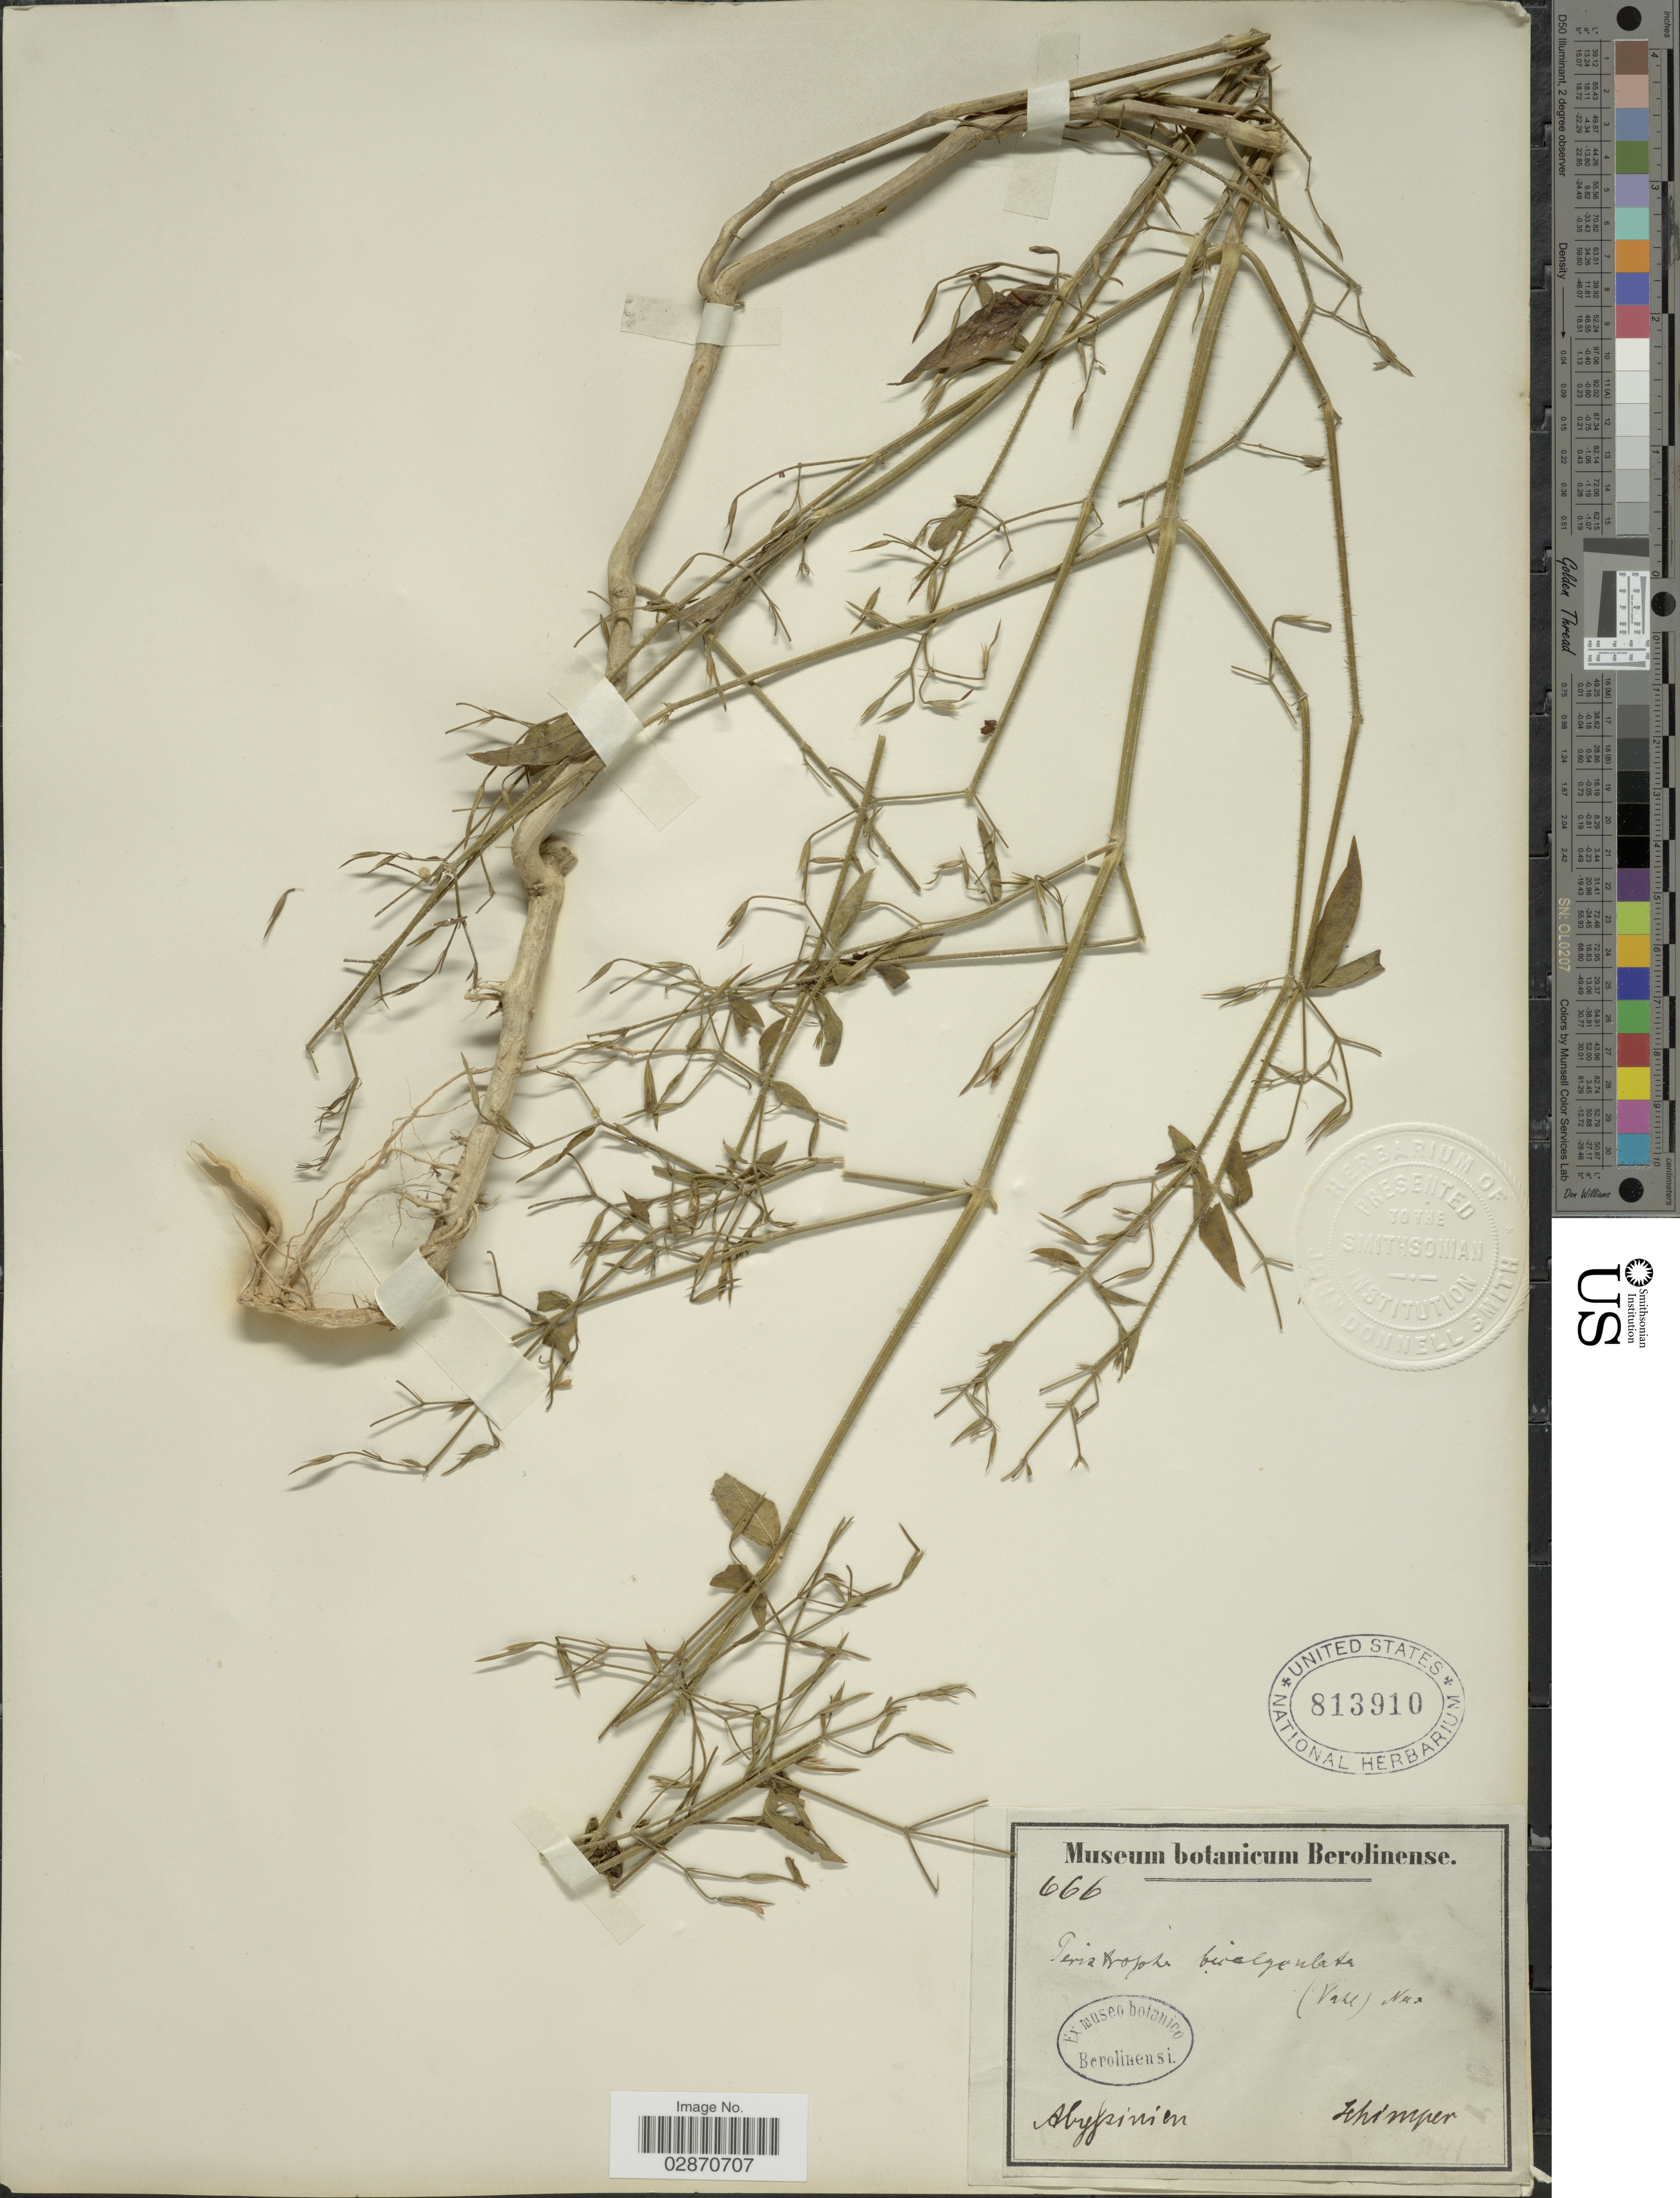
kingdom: Plantae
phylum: Tracheophyta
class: Magnoliopsida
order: Lamiales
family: Acanthaceae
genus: Peristrophe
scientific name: Peristrophe paniculata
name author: (Forssk.) Brummitt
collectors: -. Schimper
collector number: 666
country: Eritrea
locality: Abysinien.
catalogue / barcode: US 813910